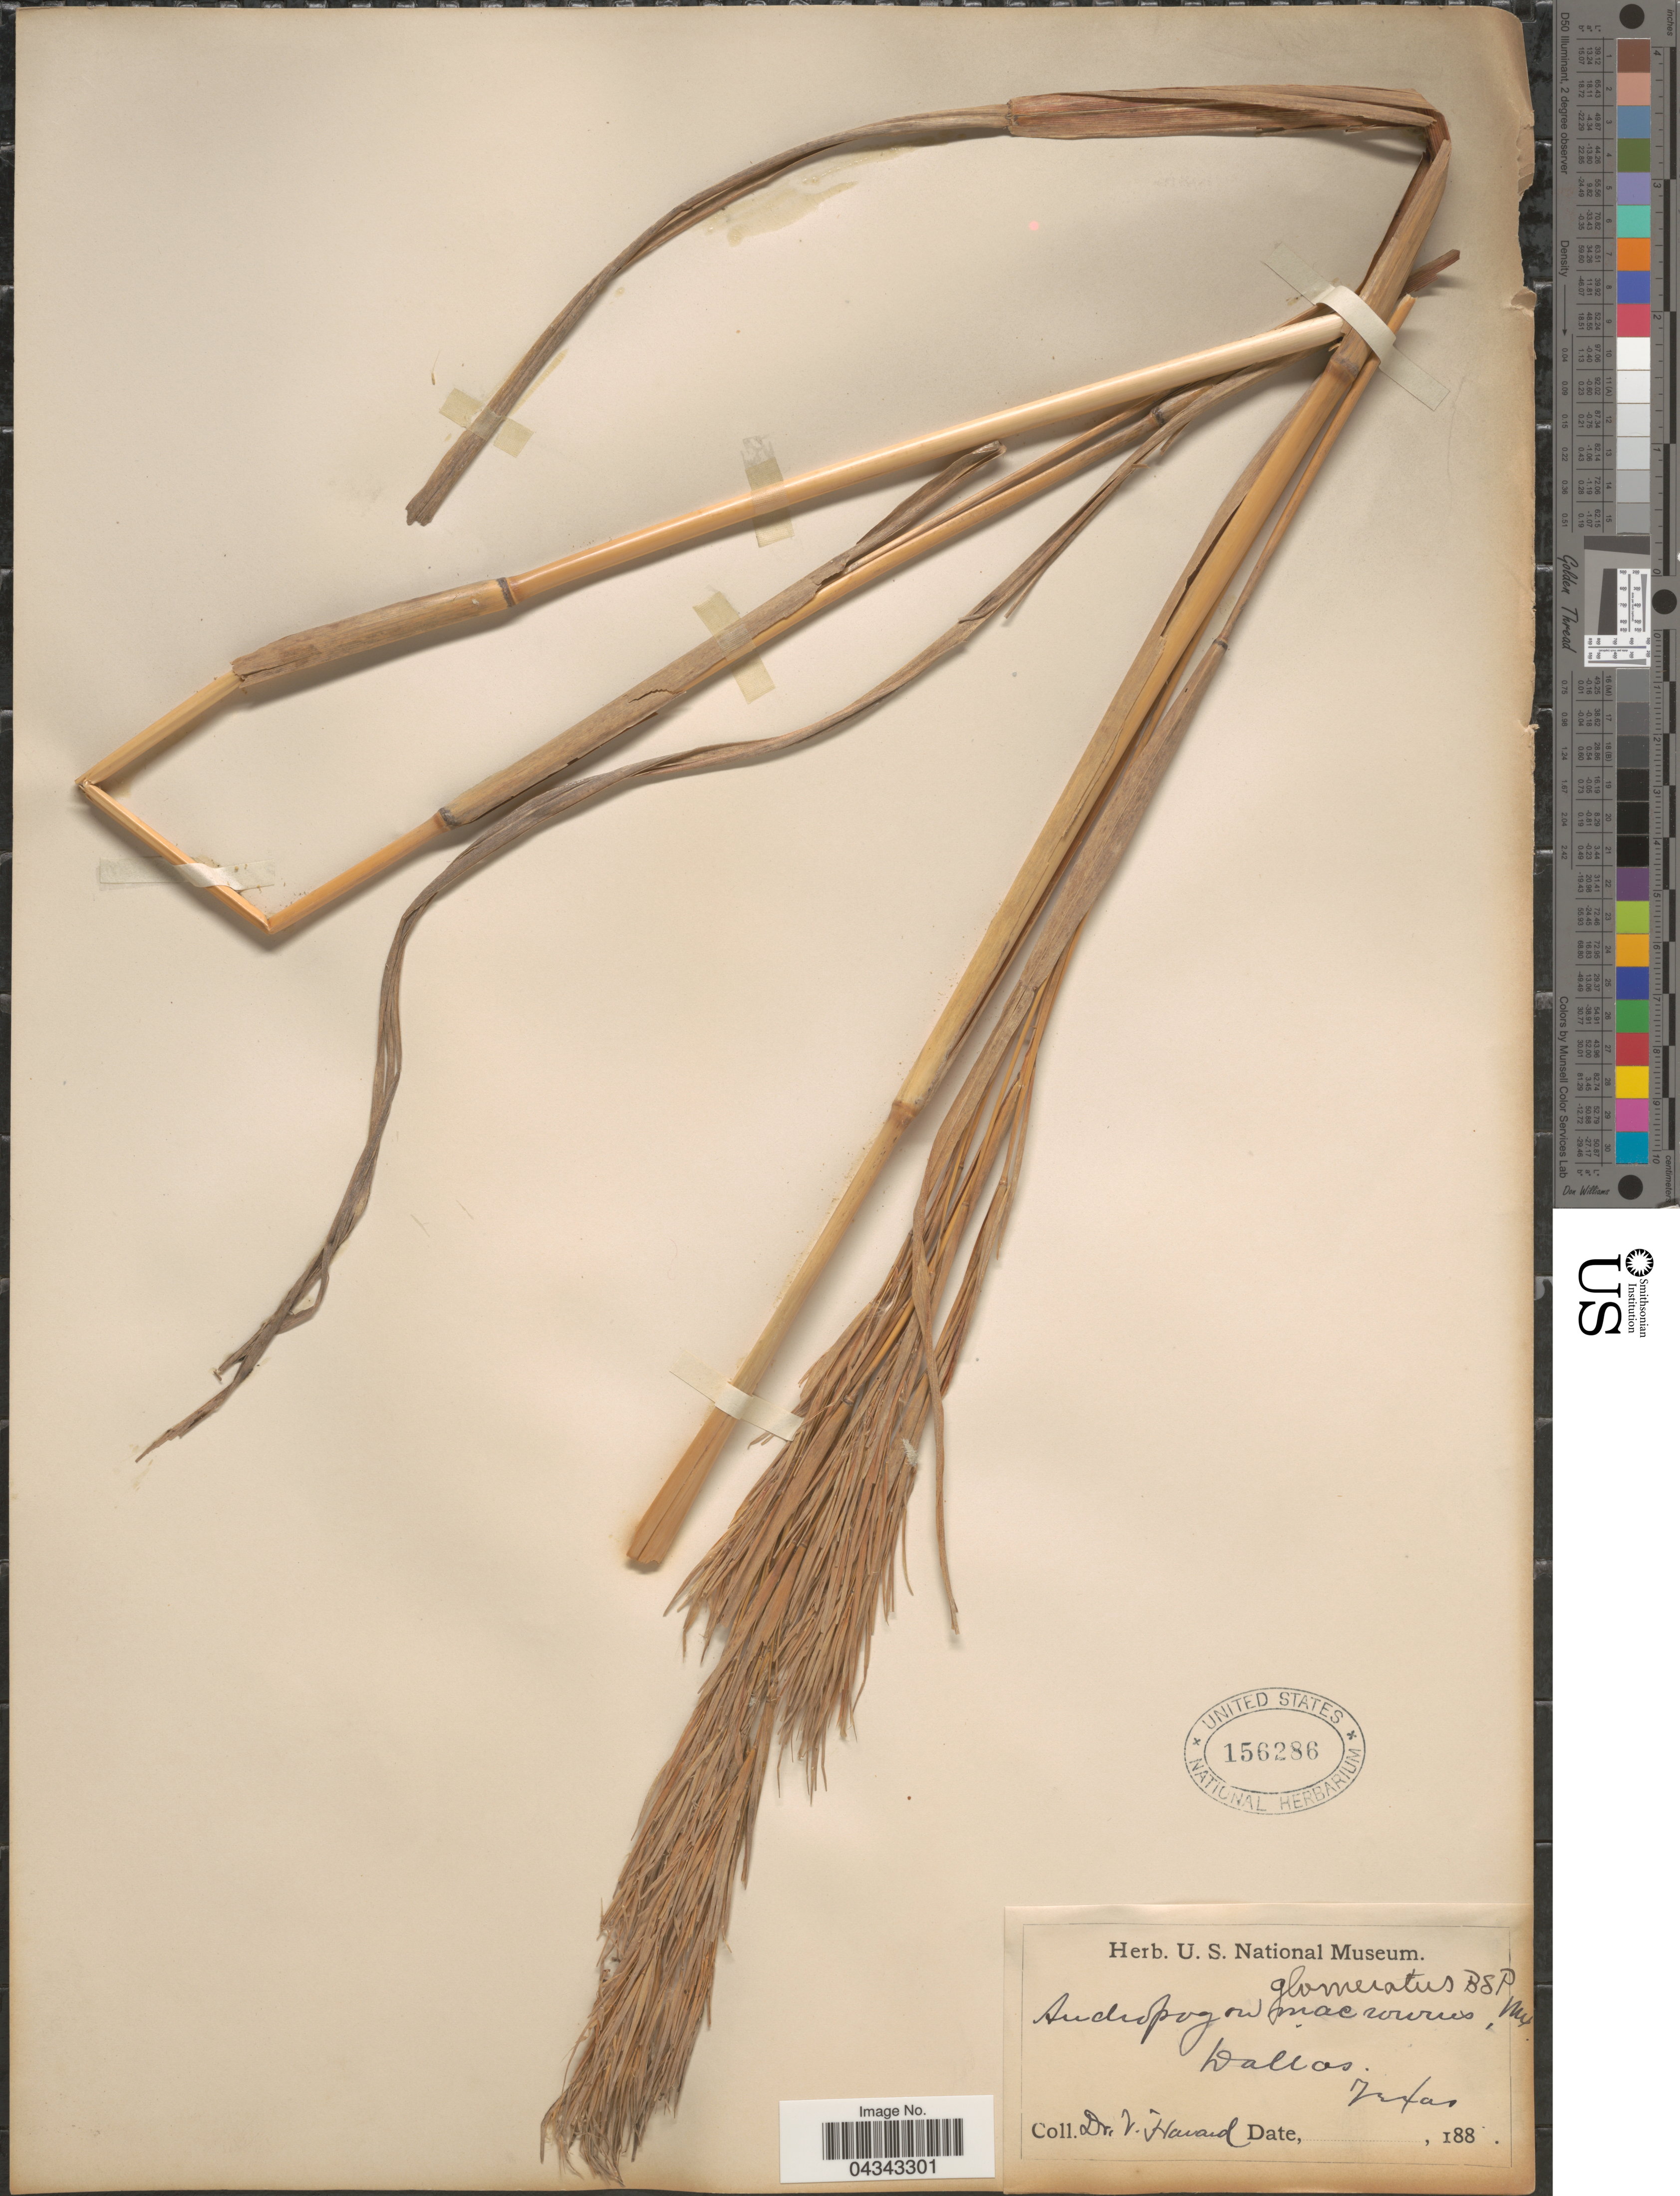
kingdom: Plantae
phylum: Tracheophyta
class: Liliopsida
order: Poales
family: Poaceae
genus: Andropogon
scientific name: Andropogon glomeratus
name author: (Walter) Britton, Stearns & Poggenb.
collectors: V. Havard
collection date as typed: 188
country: United States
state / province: Texas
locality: Dallas.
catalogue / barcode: US 156286